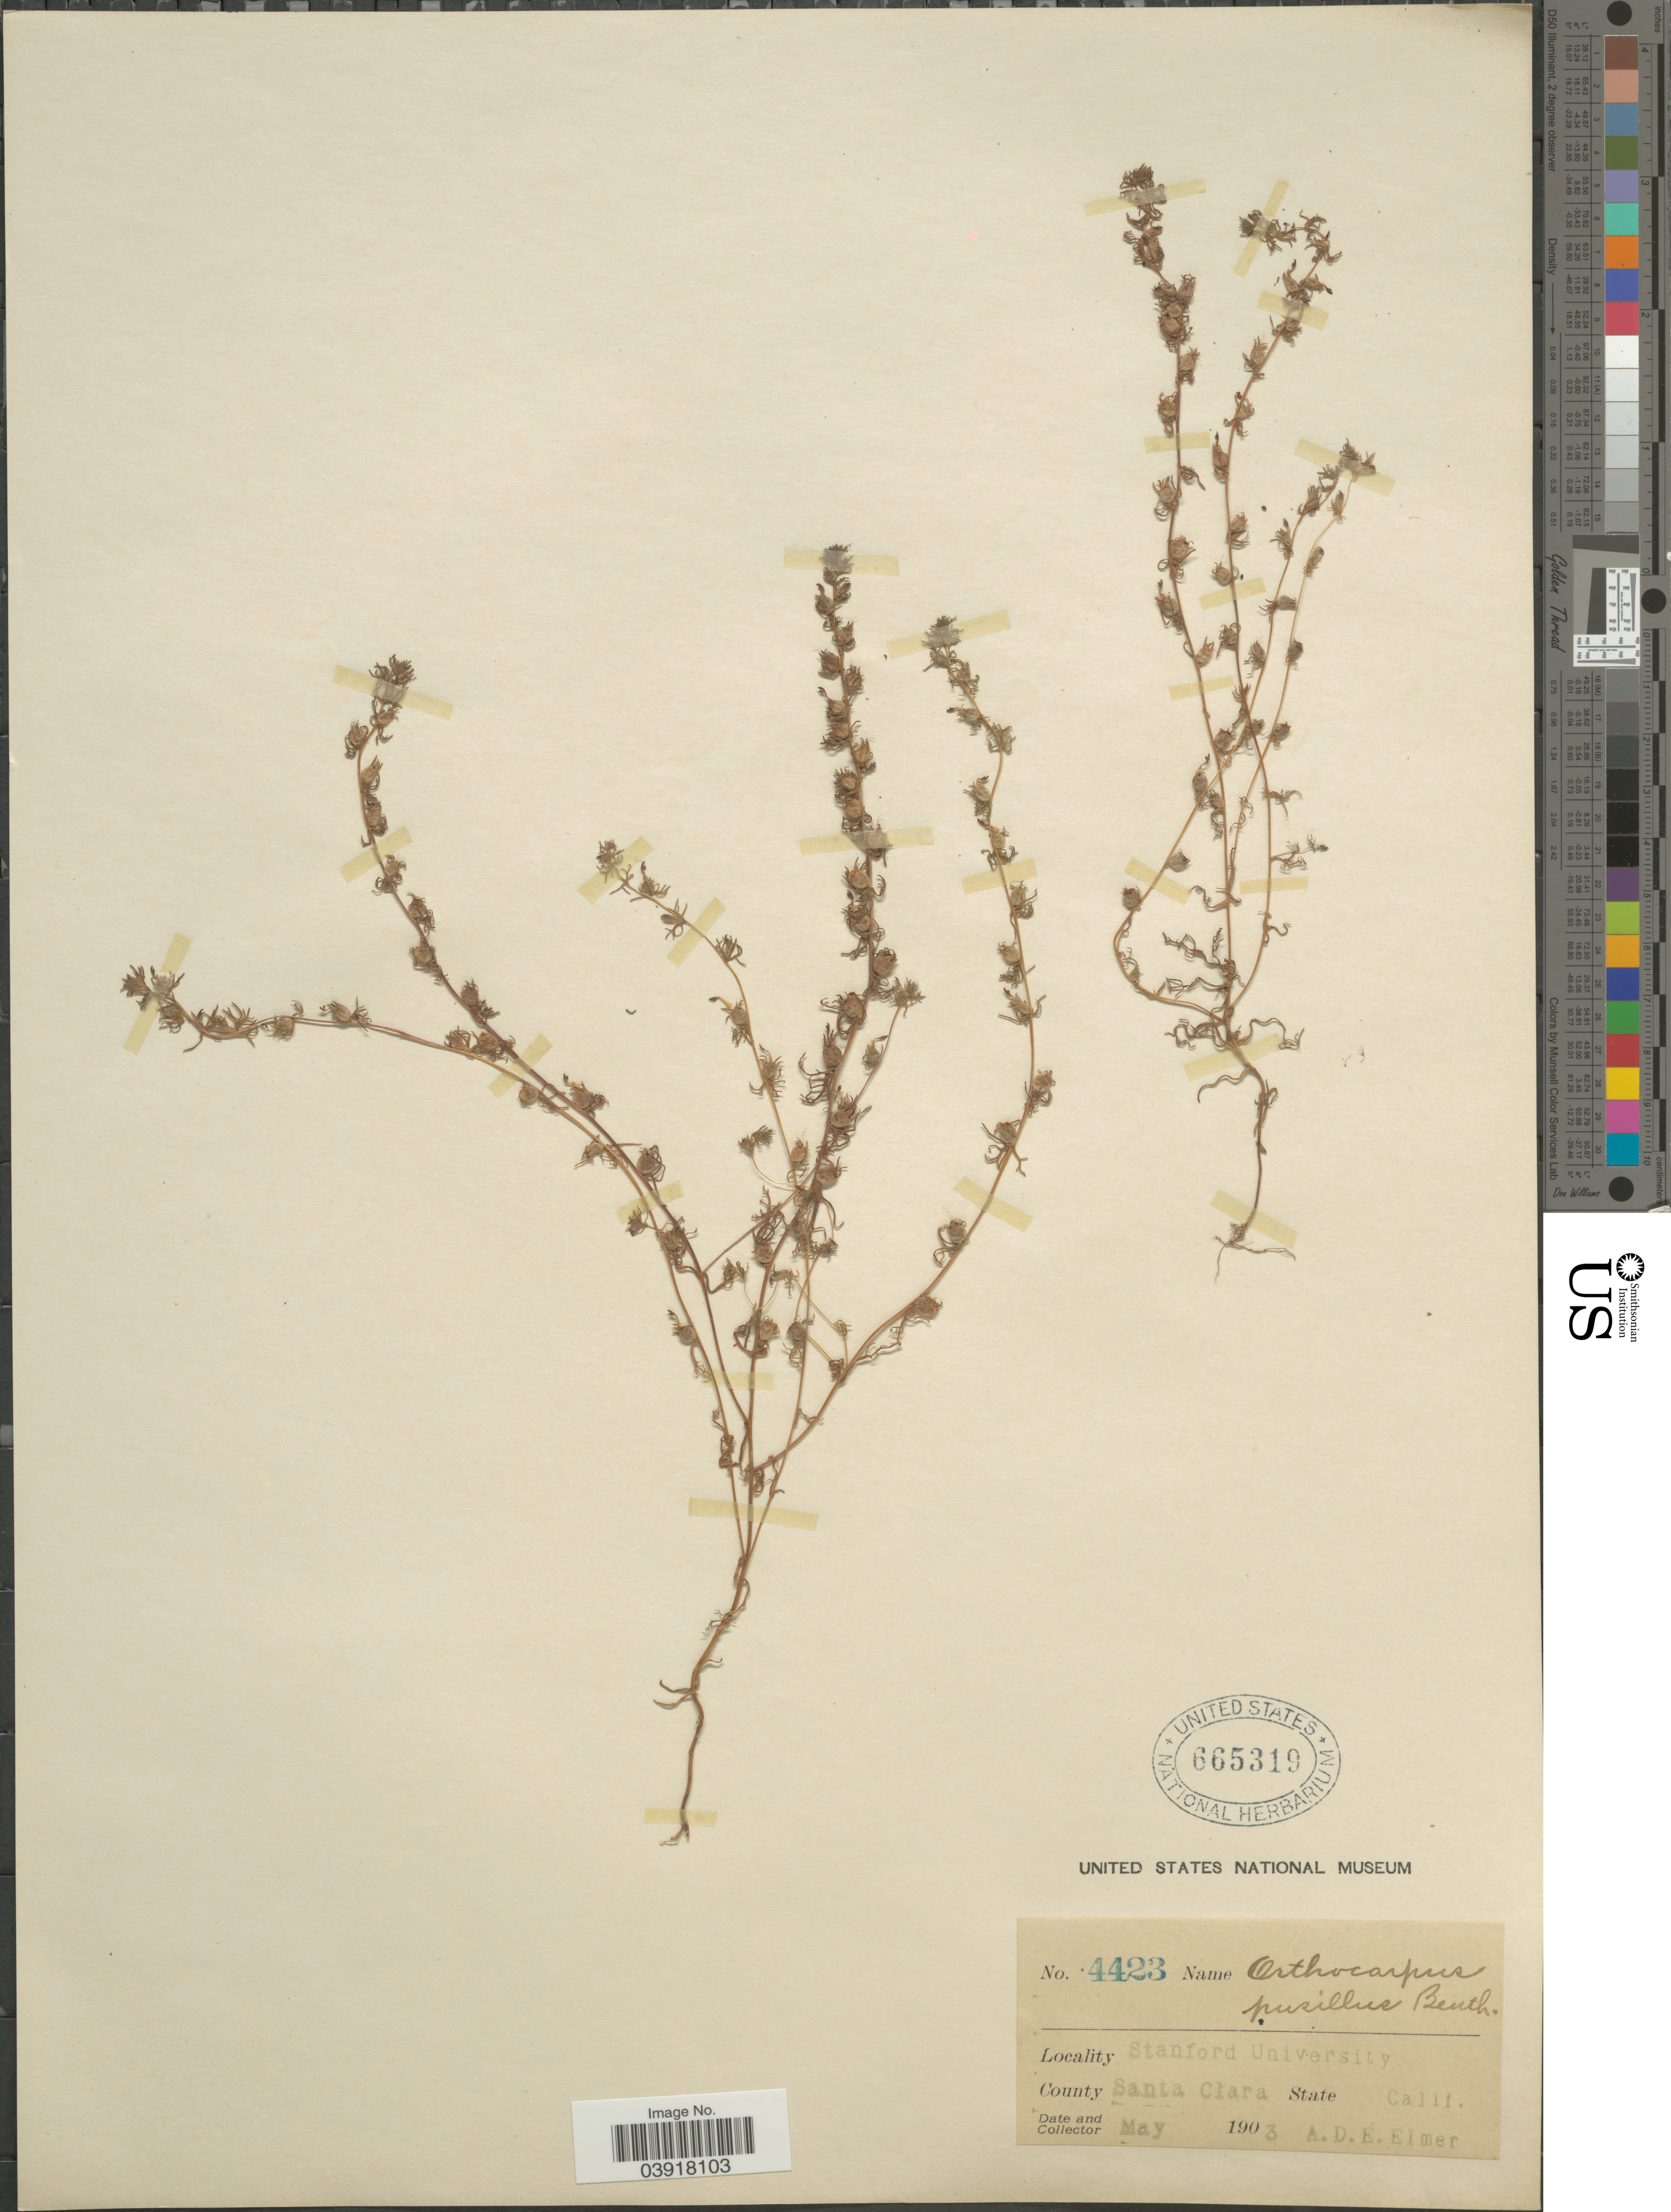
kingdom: Plantae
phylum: Tracheophyta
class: Magnoliopsida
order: Lamiales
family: Orobanchaceae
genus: Orthocarpus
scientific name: Orthocarpus pusillus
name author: Benth.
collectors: A. D. E. Elmer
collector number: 4423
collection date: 1903-05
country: United States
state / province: California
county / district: Santa Clara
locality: Stanford University. County Santa Clara.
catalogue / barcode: US 665319